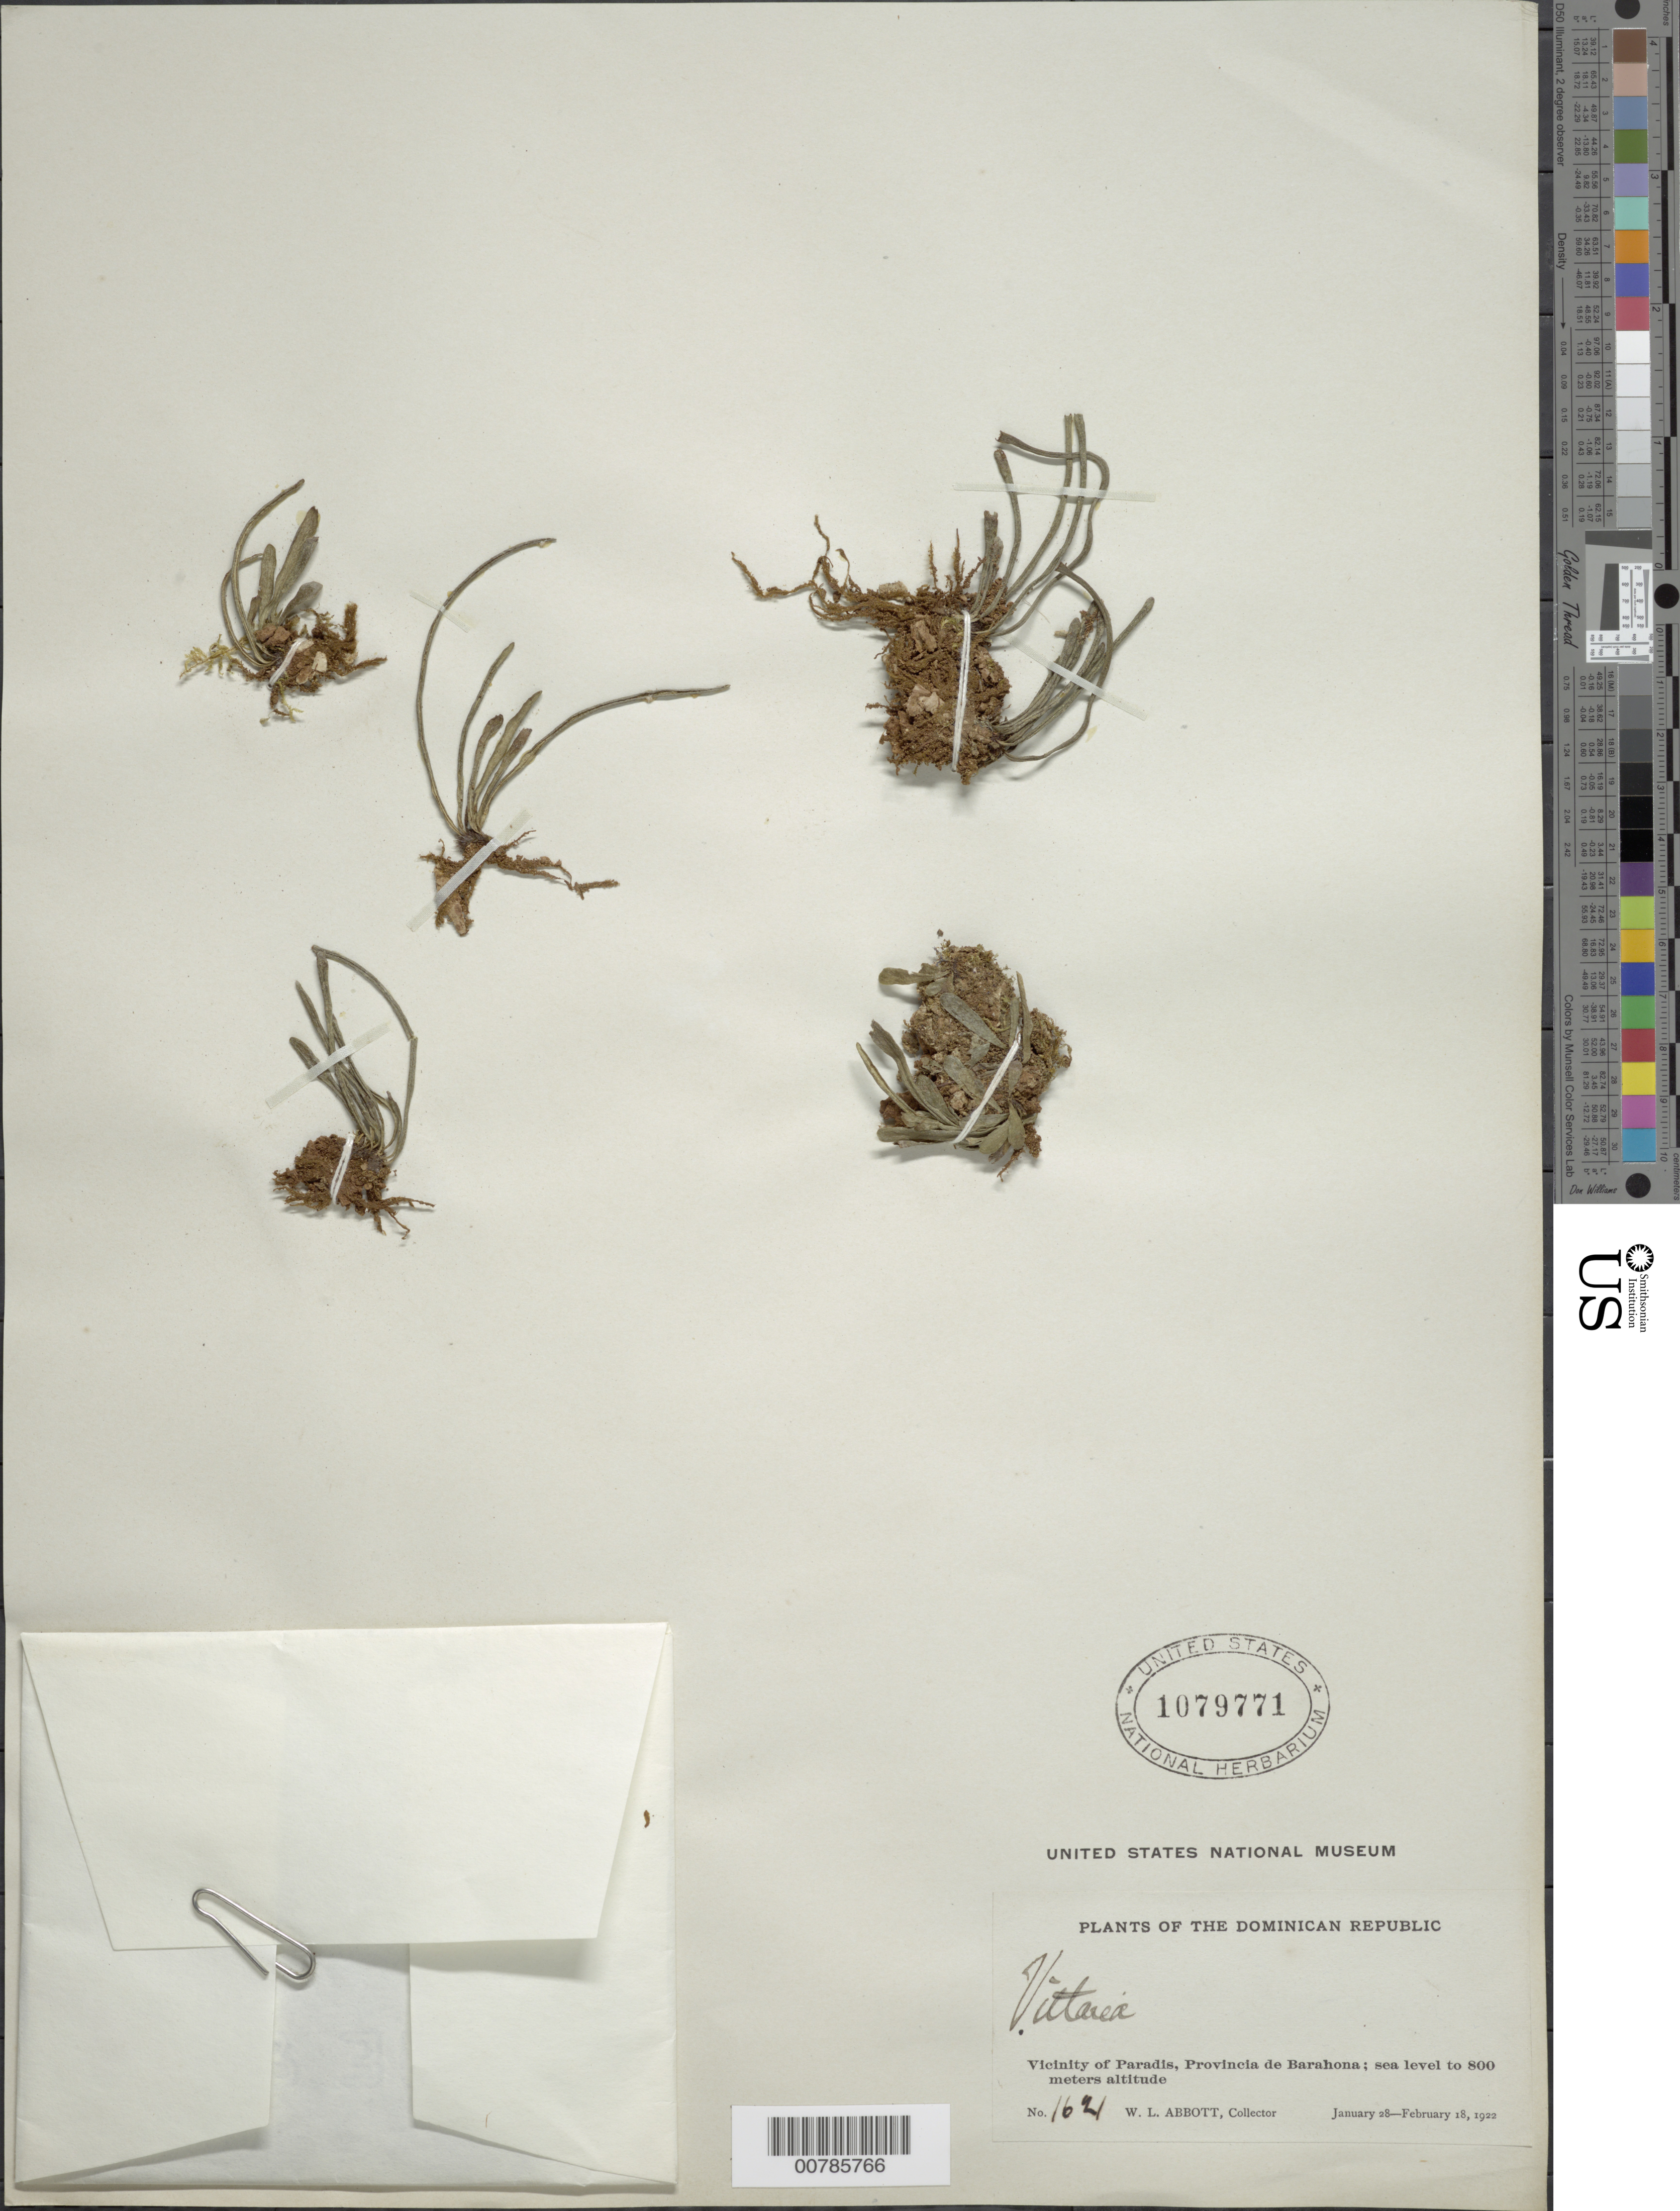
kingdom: Plantae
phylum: Tracheophyta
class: Polypodiopsida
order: Polypodiales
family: Pteridaceae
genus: Polytaenium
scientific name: Polytaenium lineatum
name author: (Sw.) J. Sm.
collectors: W. L. Abbott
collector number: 1621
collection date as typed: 28 Feb 1922 18 Feb 1922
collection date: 1922-02-18/1922-02-28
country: Dominican Republic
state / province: Barahona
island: Hispaniola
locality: Paradis, vicinity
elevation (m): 0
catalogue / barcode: US 1079771